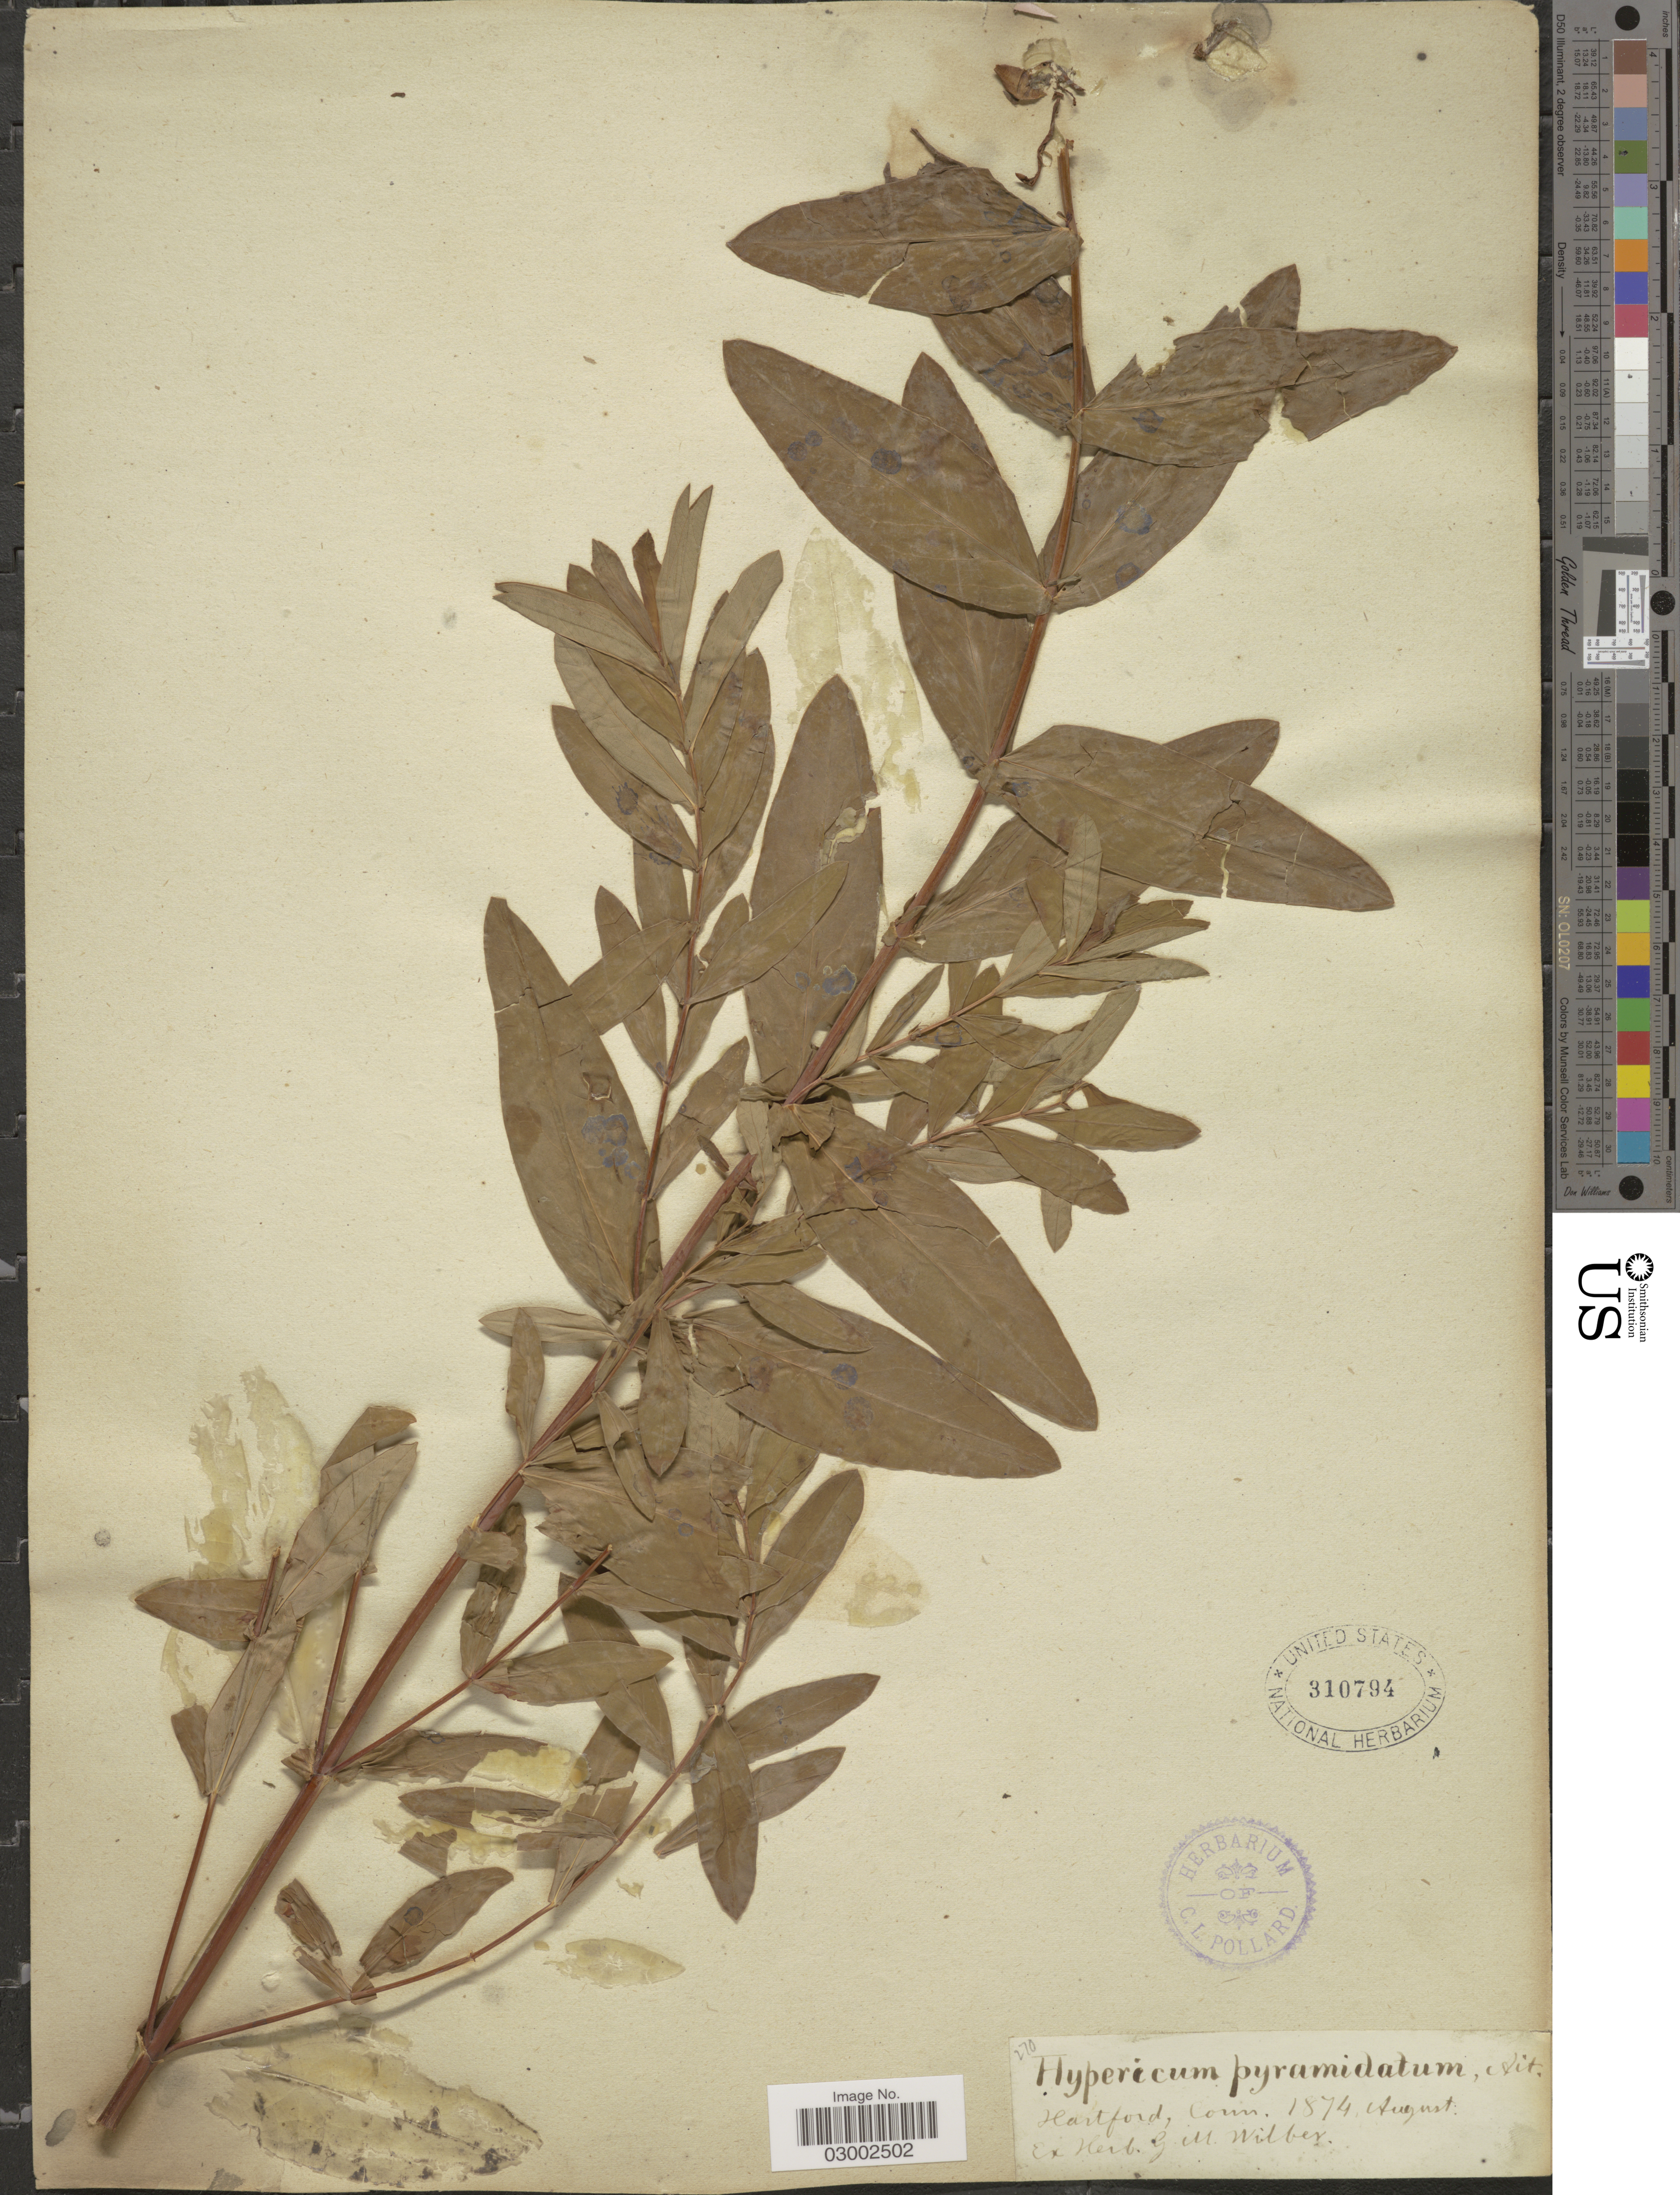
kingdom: Plantae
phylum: Tracheophyta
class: Magnoliopsida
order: Malpighiales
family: Hypericaceae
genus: Hypericum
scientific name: Hypericum ascyron subsp. pyramidatum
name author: (Aiton) N. Robson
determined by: Strong, Mark T., (BOT), Smithsonian Institution - National Museum of Natural History (UNITED STATES)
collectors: Ex herb. G. M. Wilber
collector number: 270?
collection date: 1874-08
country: United States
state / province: Connecticut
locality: Hartford, Conn.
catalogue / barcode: US 310794